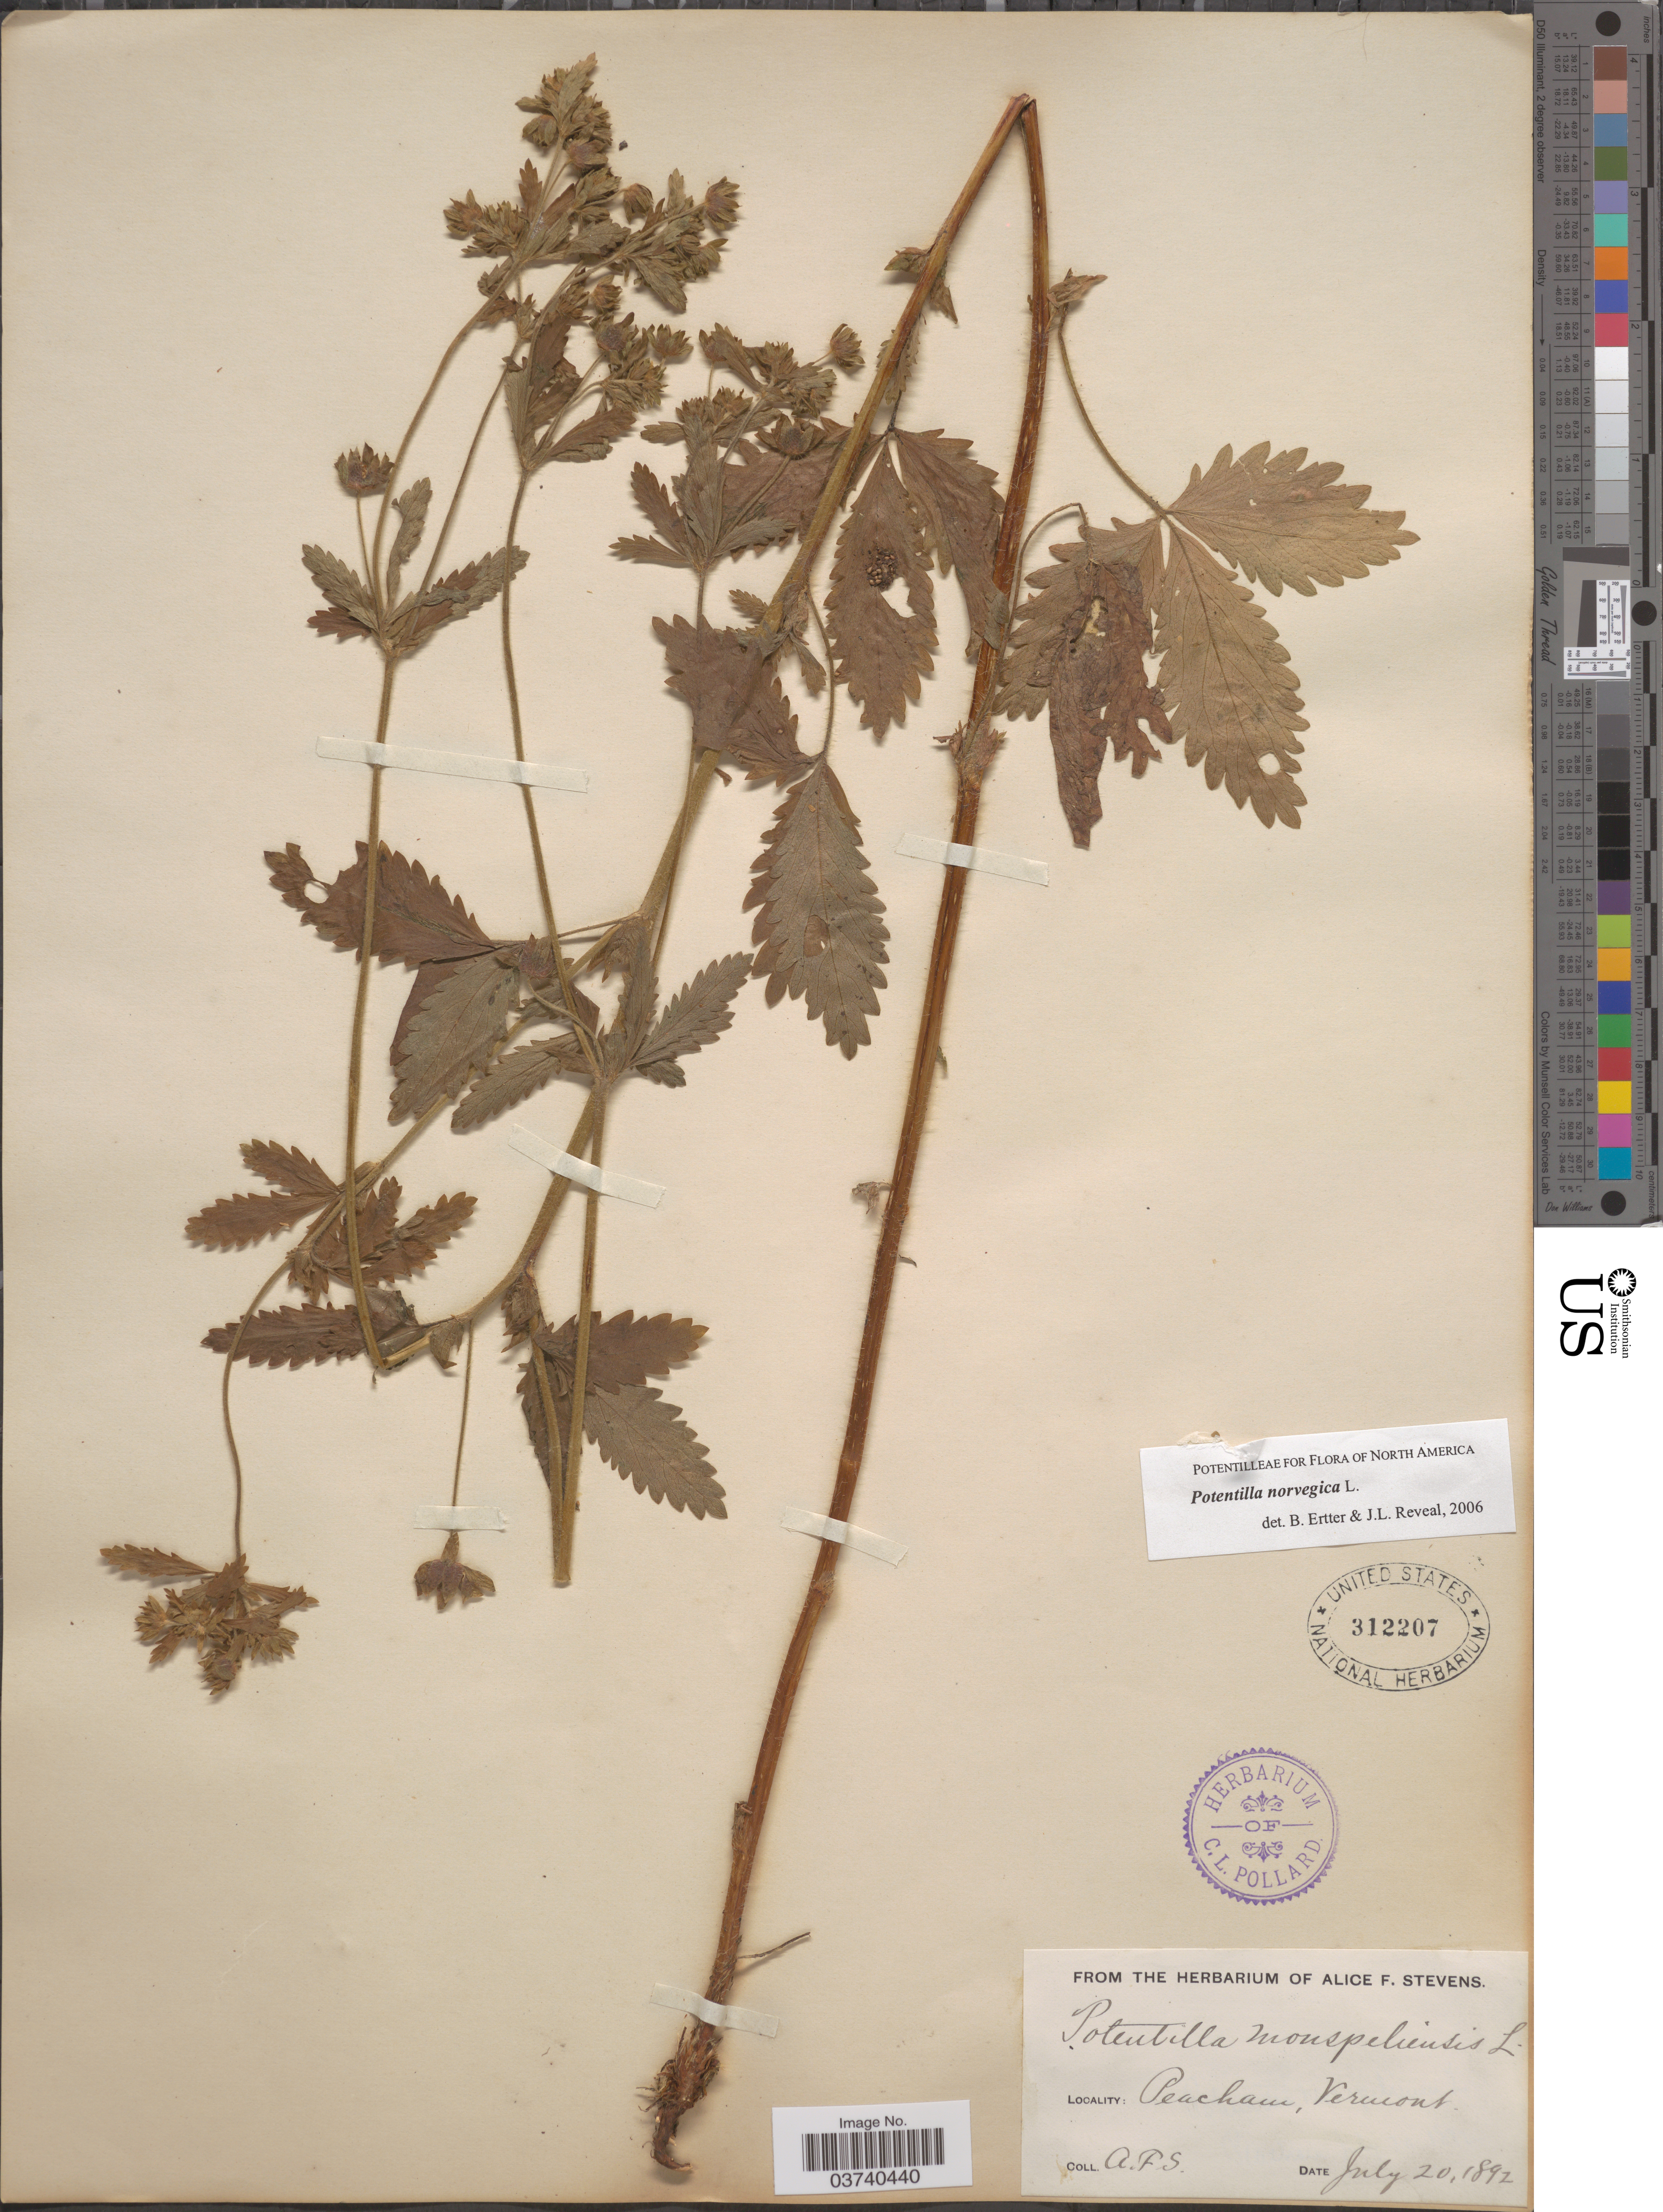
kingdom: Plantae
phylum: Tracheophyta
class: Magnoliopsida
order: Rosales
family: Rosaceae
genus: Potentilla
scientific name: Potentilla norvegica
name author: L.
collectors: A. Stevens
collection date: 1892-07-20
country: United States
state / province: Vermont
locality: Peacham.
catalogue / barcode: US 312207